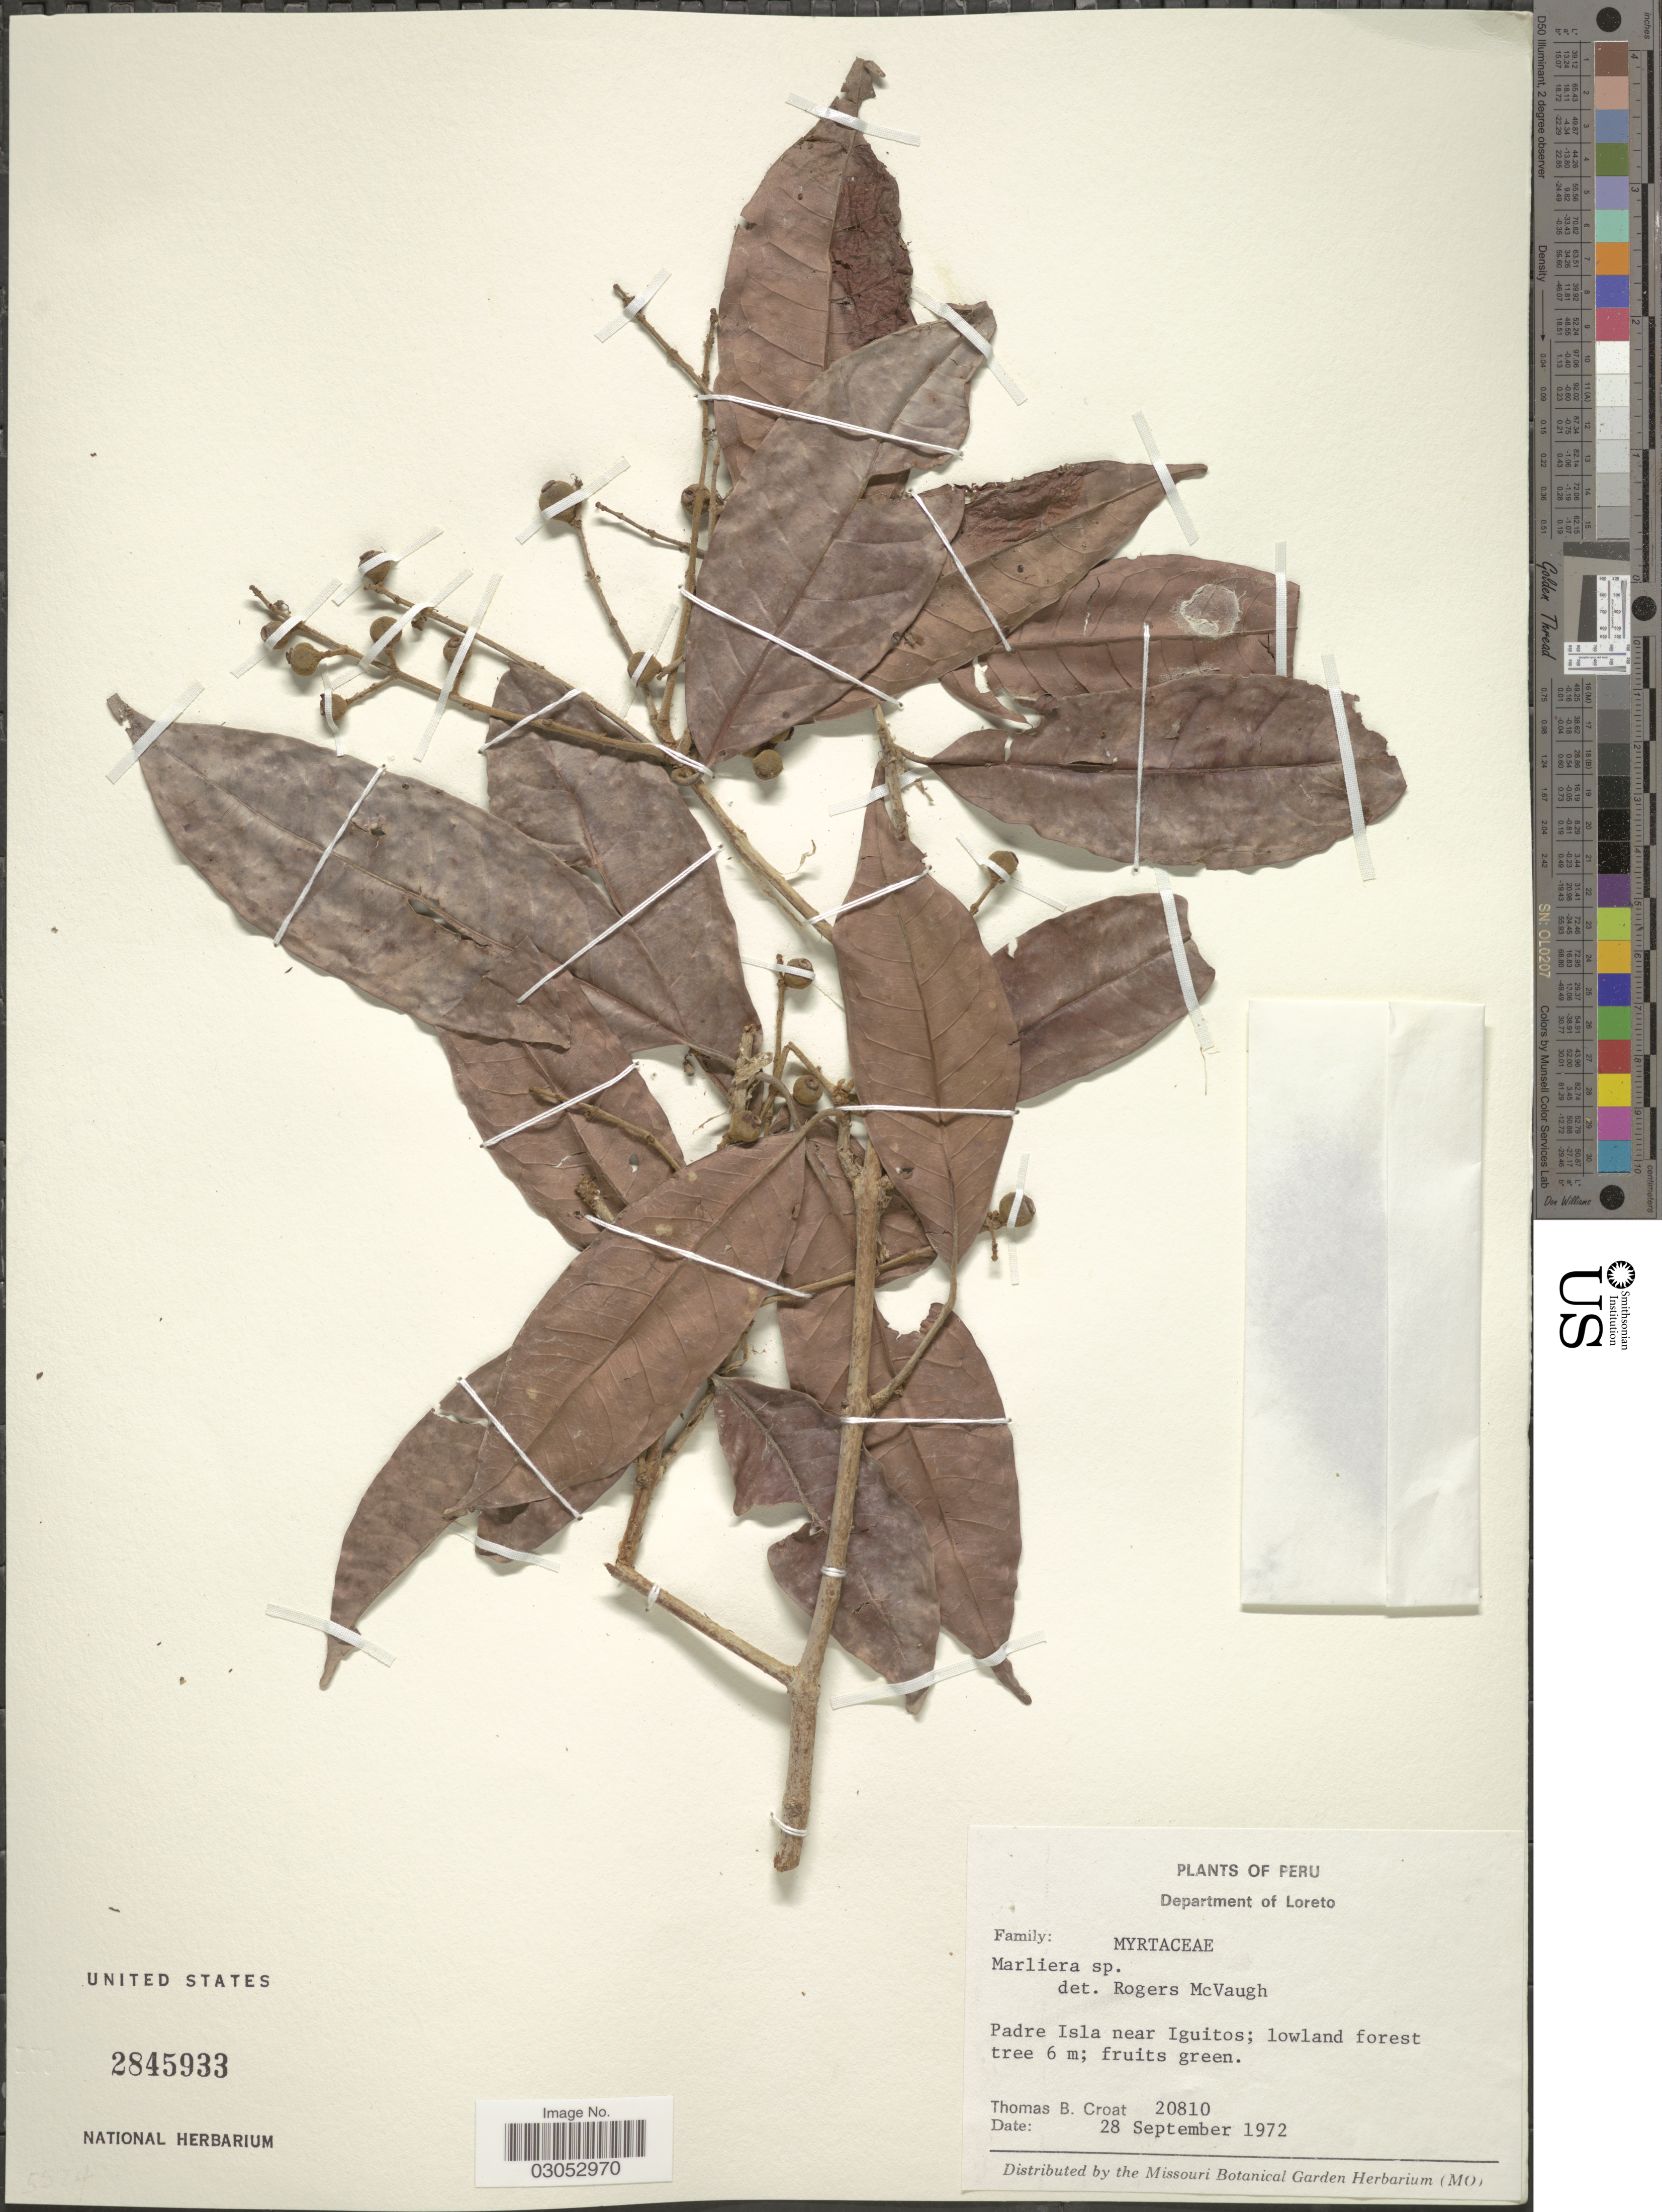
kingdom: Plantae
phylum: Tracheophyta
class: Magnoliopsida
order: Myrtales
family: Myrtaceae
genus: Myrcia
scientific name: Myrcia cuspidata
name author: (Mart. ex DC.) A.R. Lourenço & E. Lucas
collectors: T. B. Croat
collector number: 20810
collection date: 1972-09-28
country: Peru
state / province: Loreto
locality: Department of Loreto, Padre Isla near Iguitos.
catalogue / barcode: US 2845933